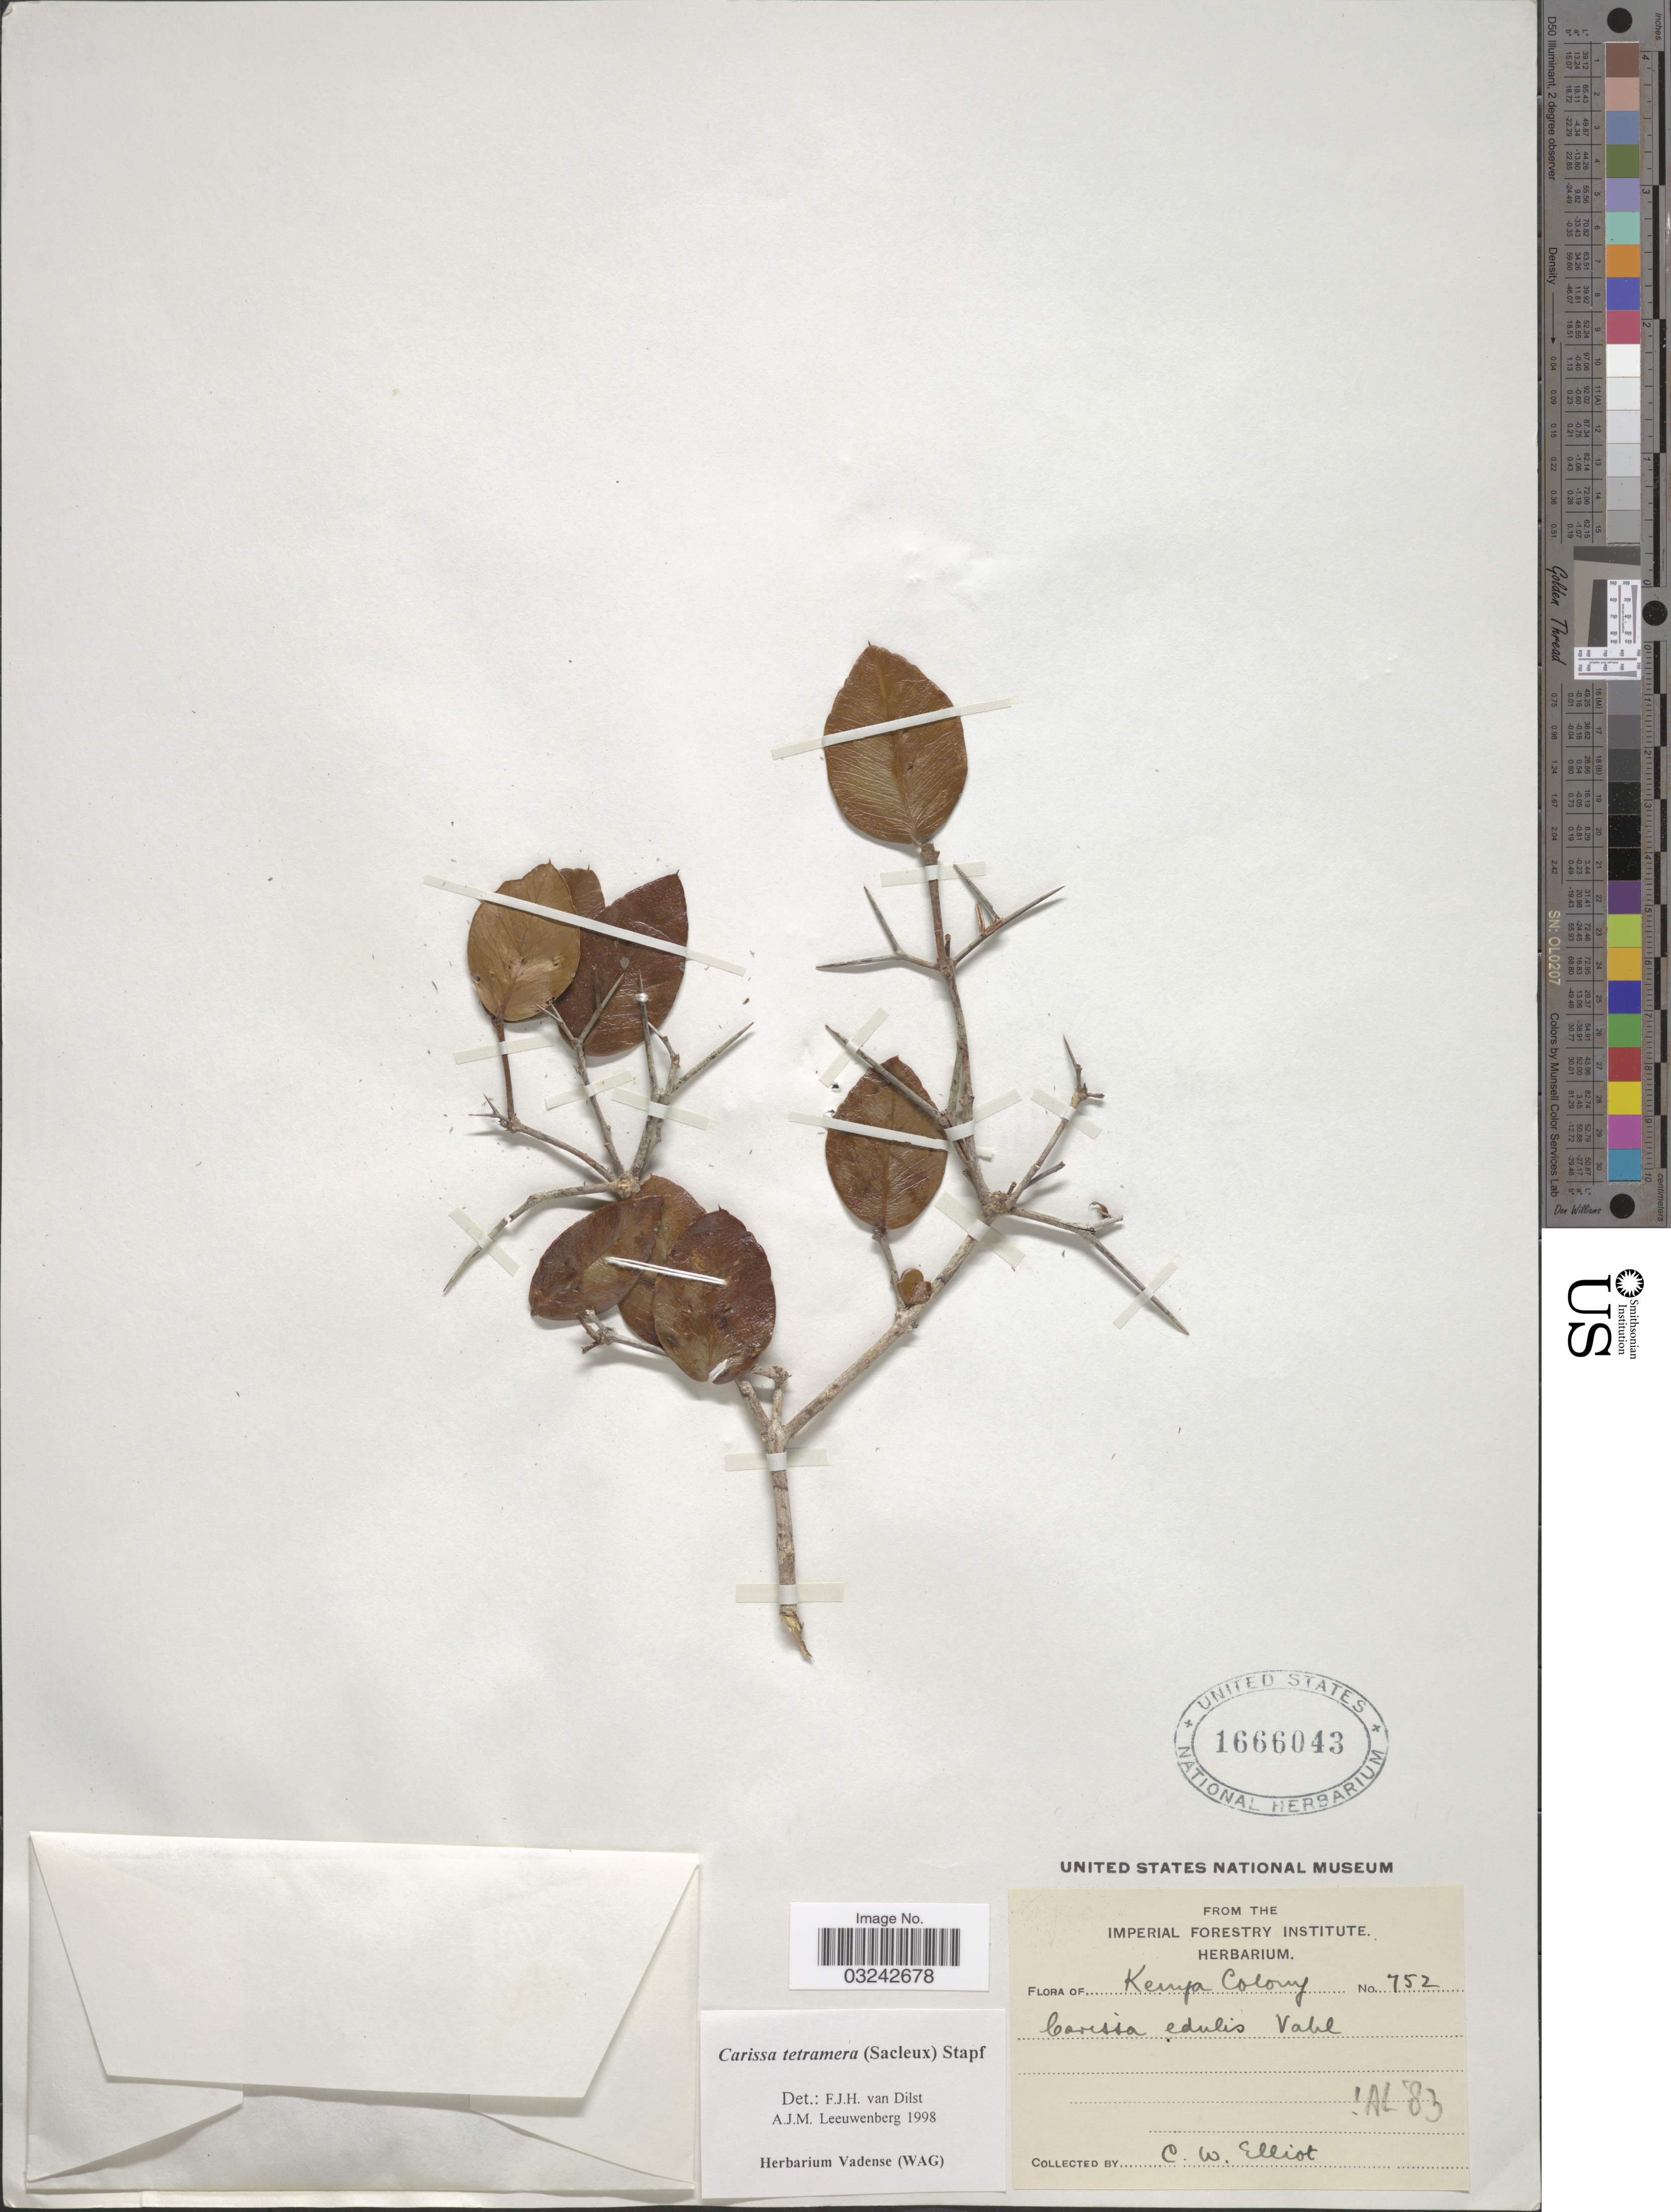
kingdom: Plantae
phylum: Tracheophyta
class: Magnoliopsida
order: Gentianales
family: Apocynaceae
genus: Carissa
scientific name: Carissa tetramera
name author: (Sacleux) Stapf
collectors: C. Elliot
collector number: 752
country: Kenya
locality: Kenya Colony.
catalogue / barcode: US 1666043